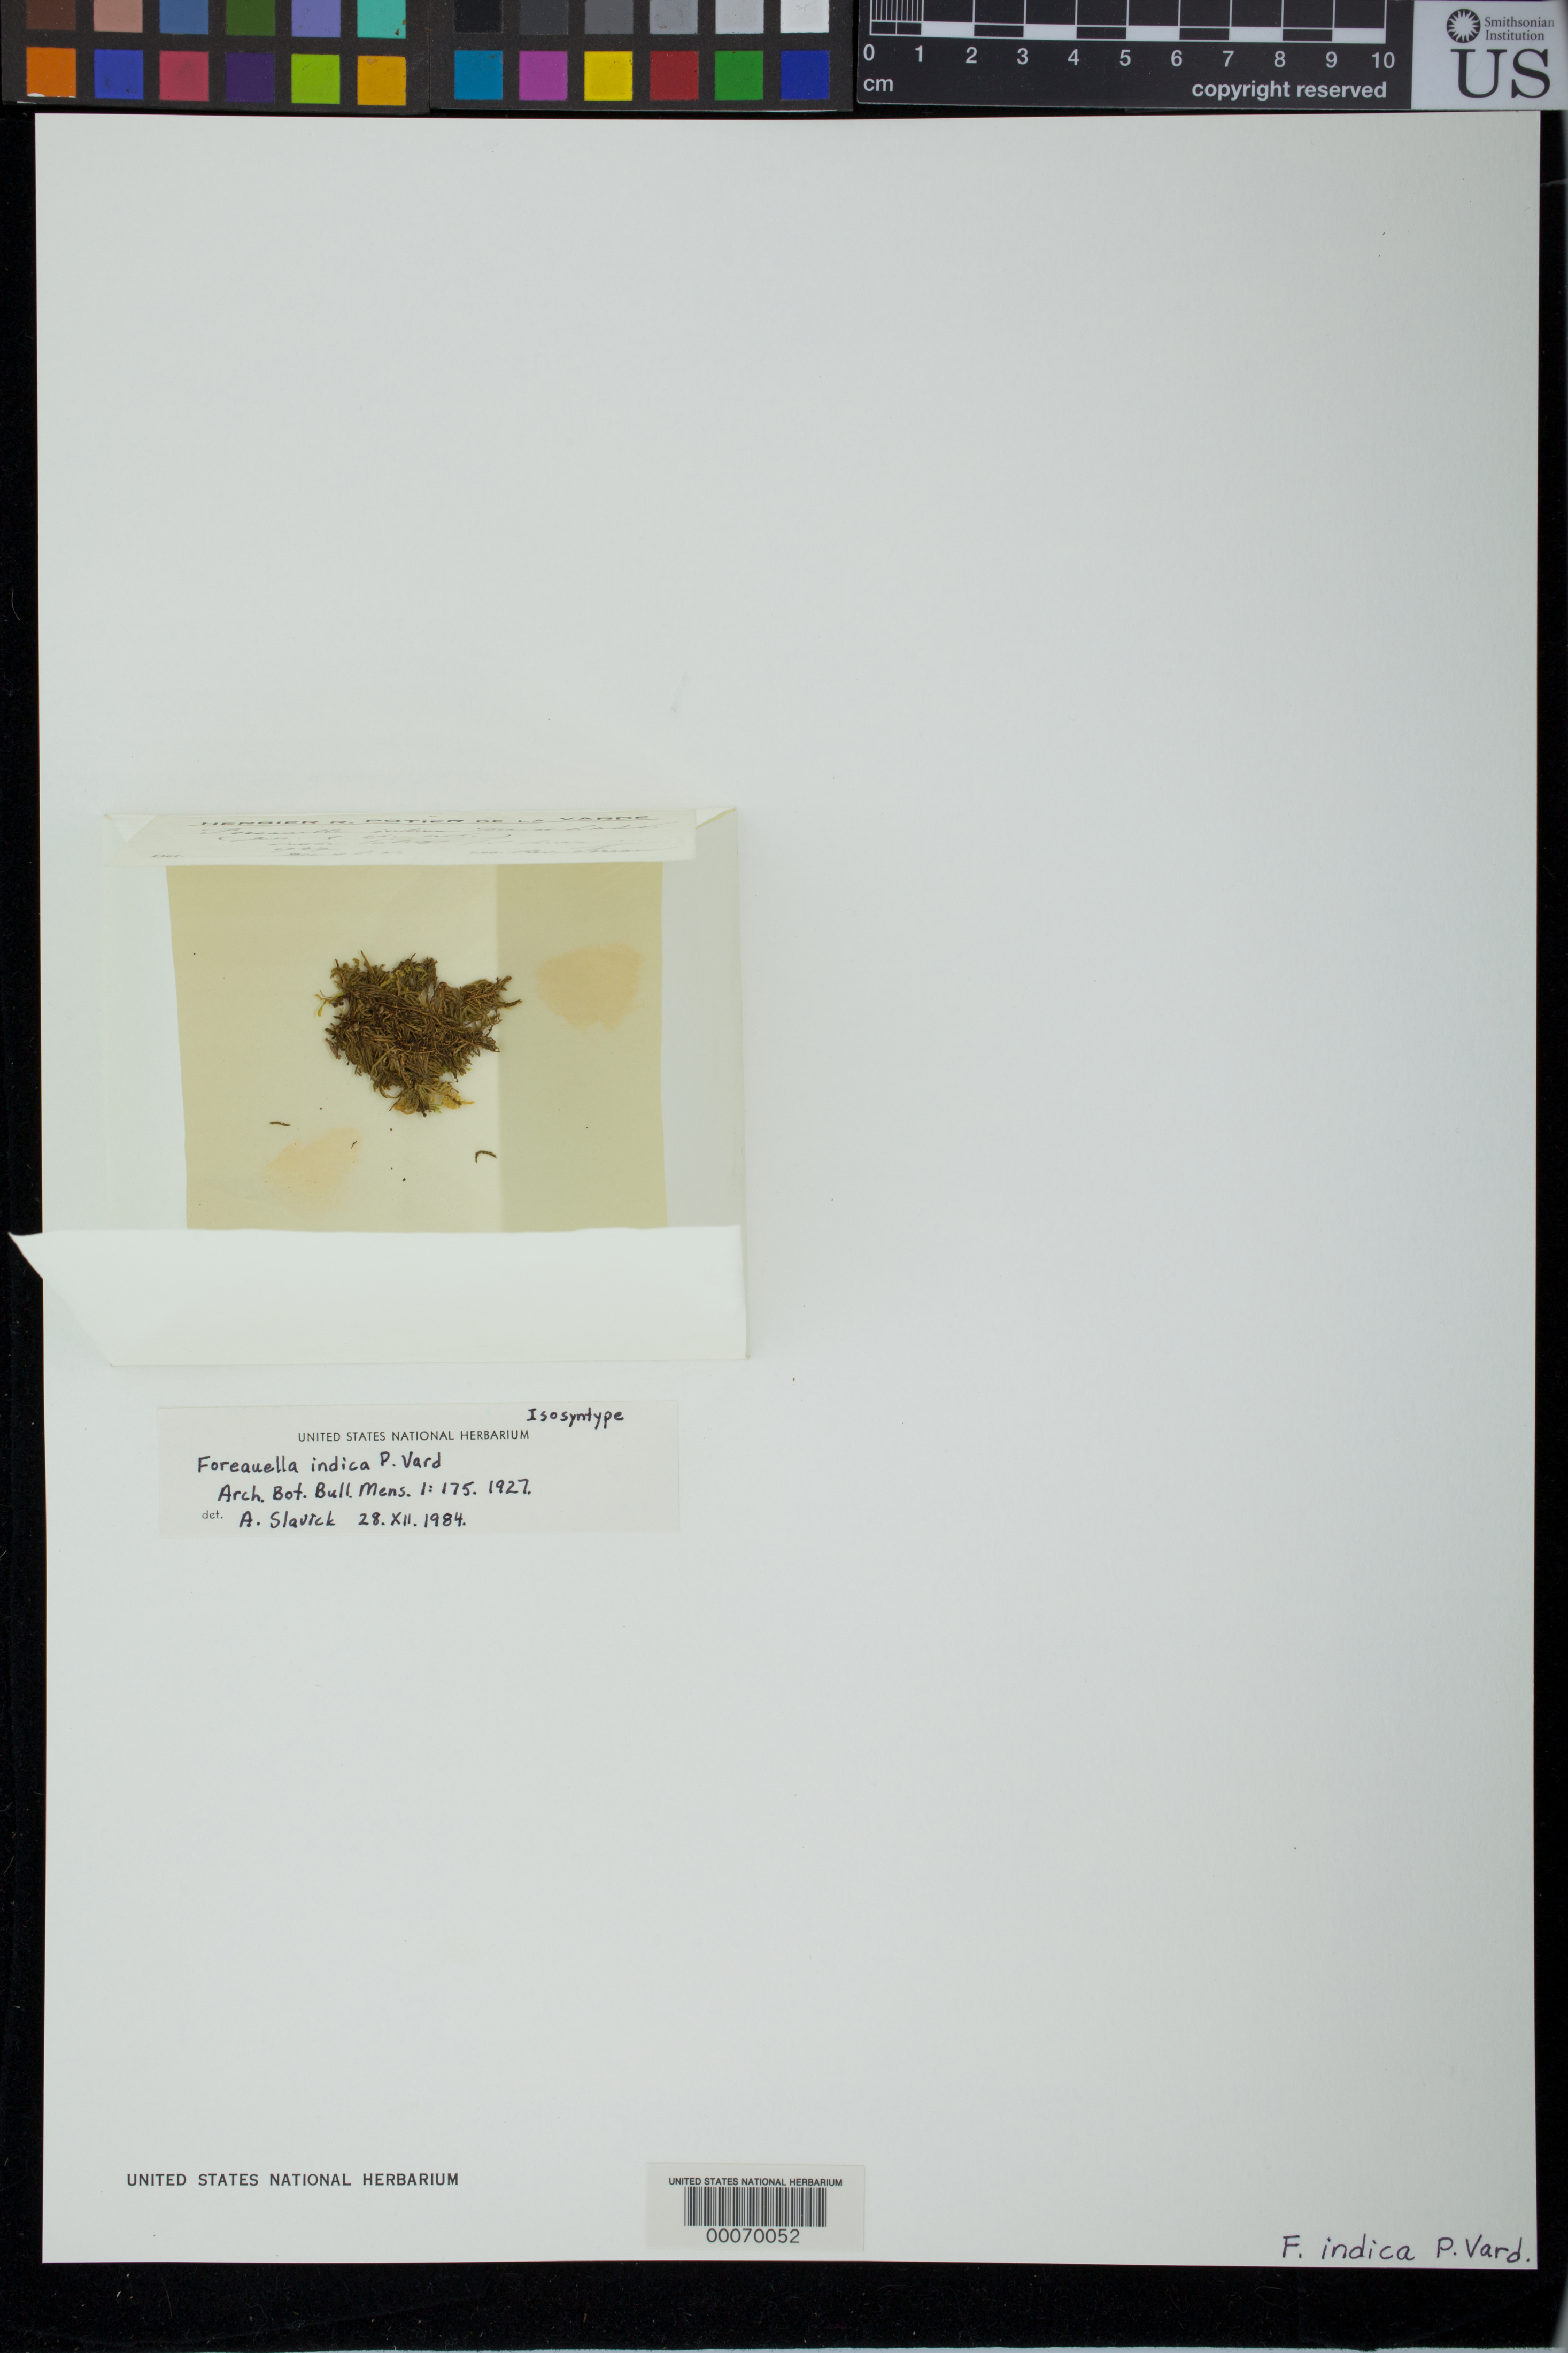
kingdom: Plantae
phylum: Bryophyta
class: Bryopsida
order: Hypnales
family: Hypnaceae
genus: Foreauella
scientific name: Foreauella indica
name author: Dixon & P. de la Varde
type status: Isosyntype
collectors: R. Foreau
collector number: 389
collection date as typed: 1927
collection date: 1927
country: India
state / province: Tamil Nadu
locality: Lower Palnis.